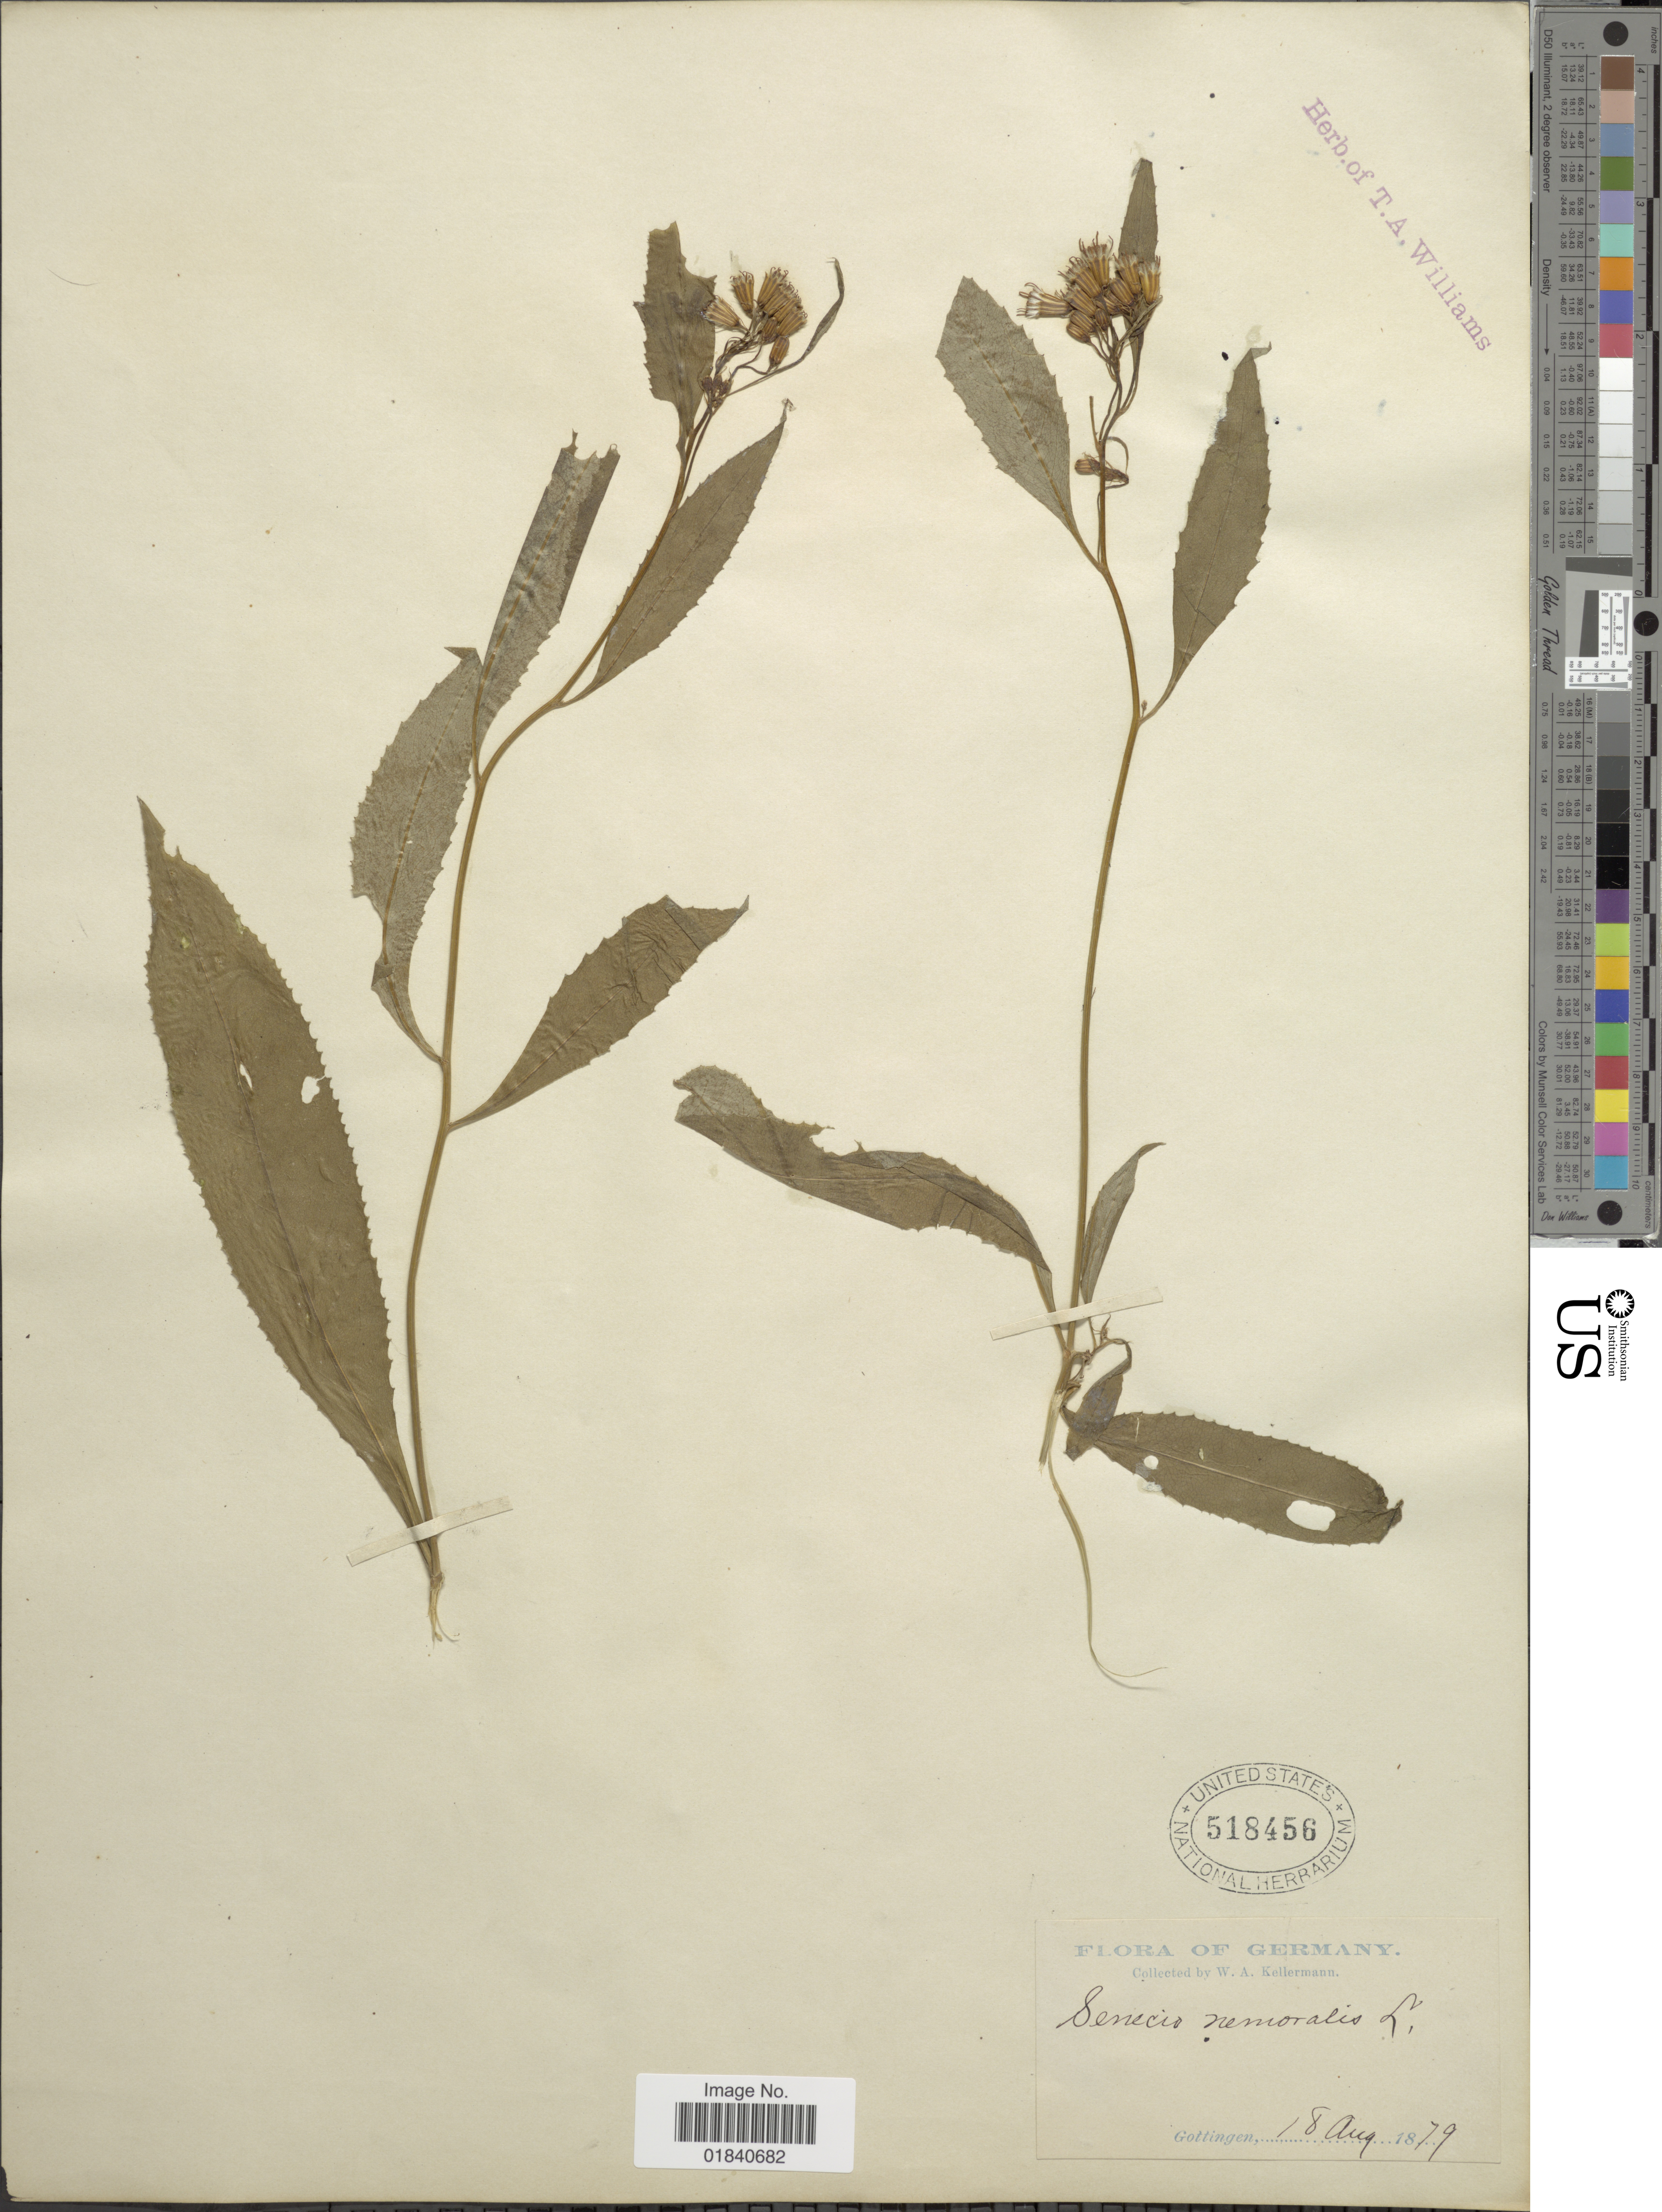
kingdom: Plantae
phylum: Tracheophyta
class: Magnoliopsida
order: Asterales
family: Asteraceae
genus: Senecio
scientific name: Senecio nemorensis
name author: L.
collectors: W. A. Kellermann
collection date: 1879-08-18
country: Germany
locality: Gottingen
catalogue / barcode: US 518456